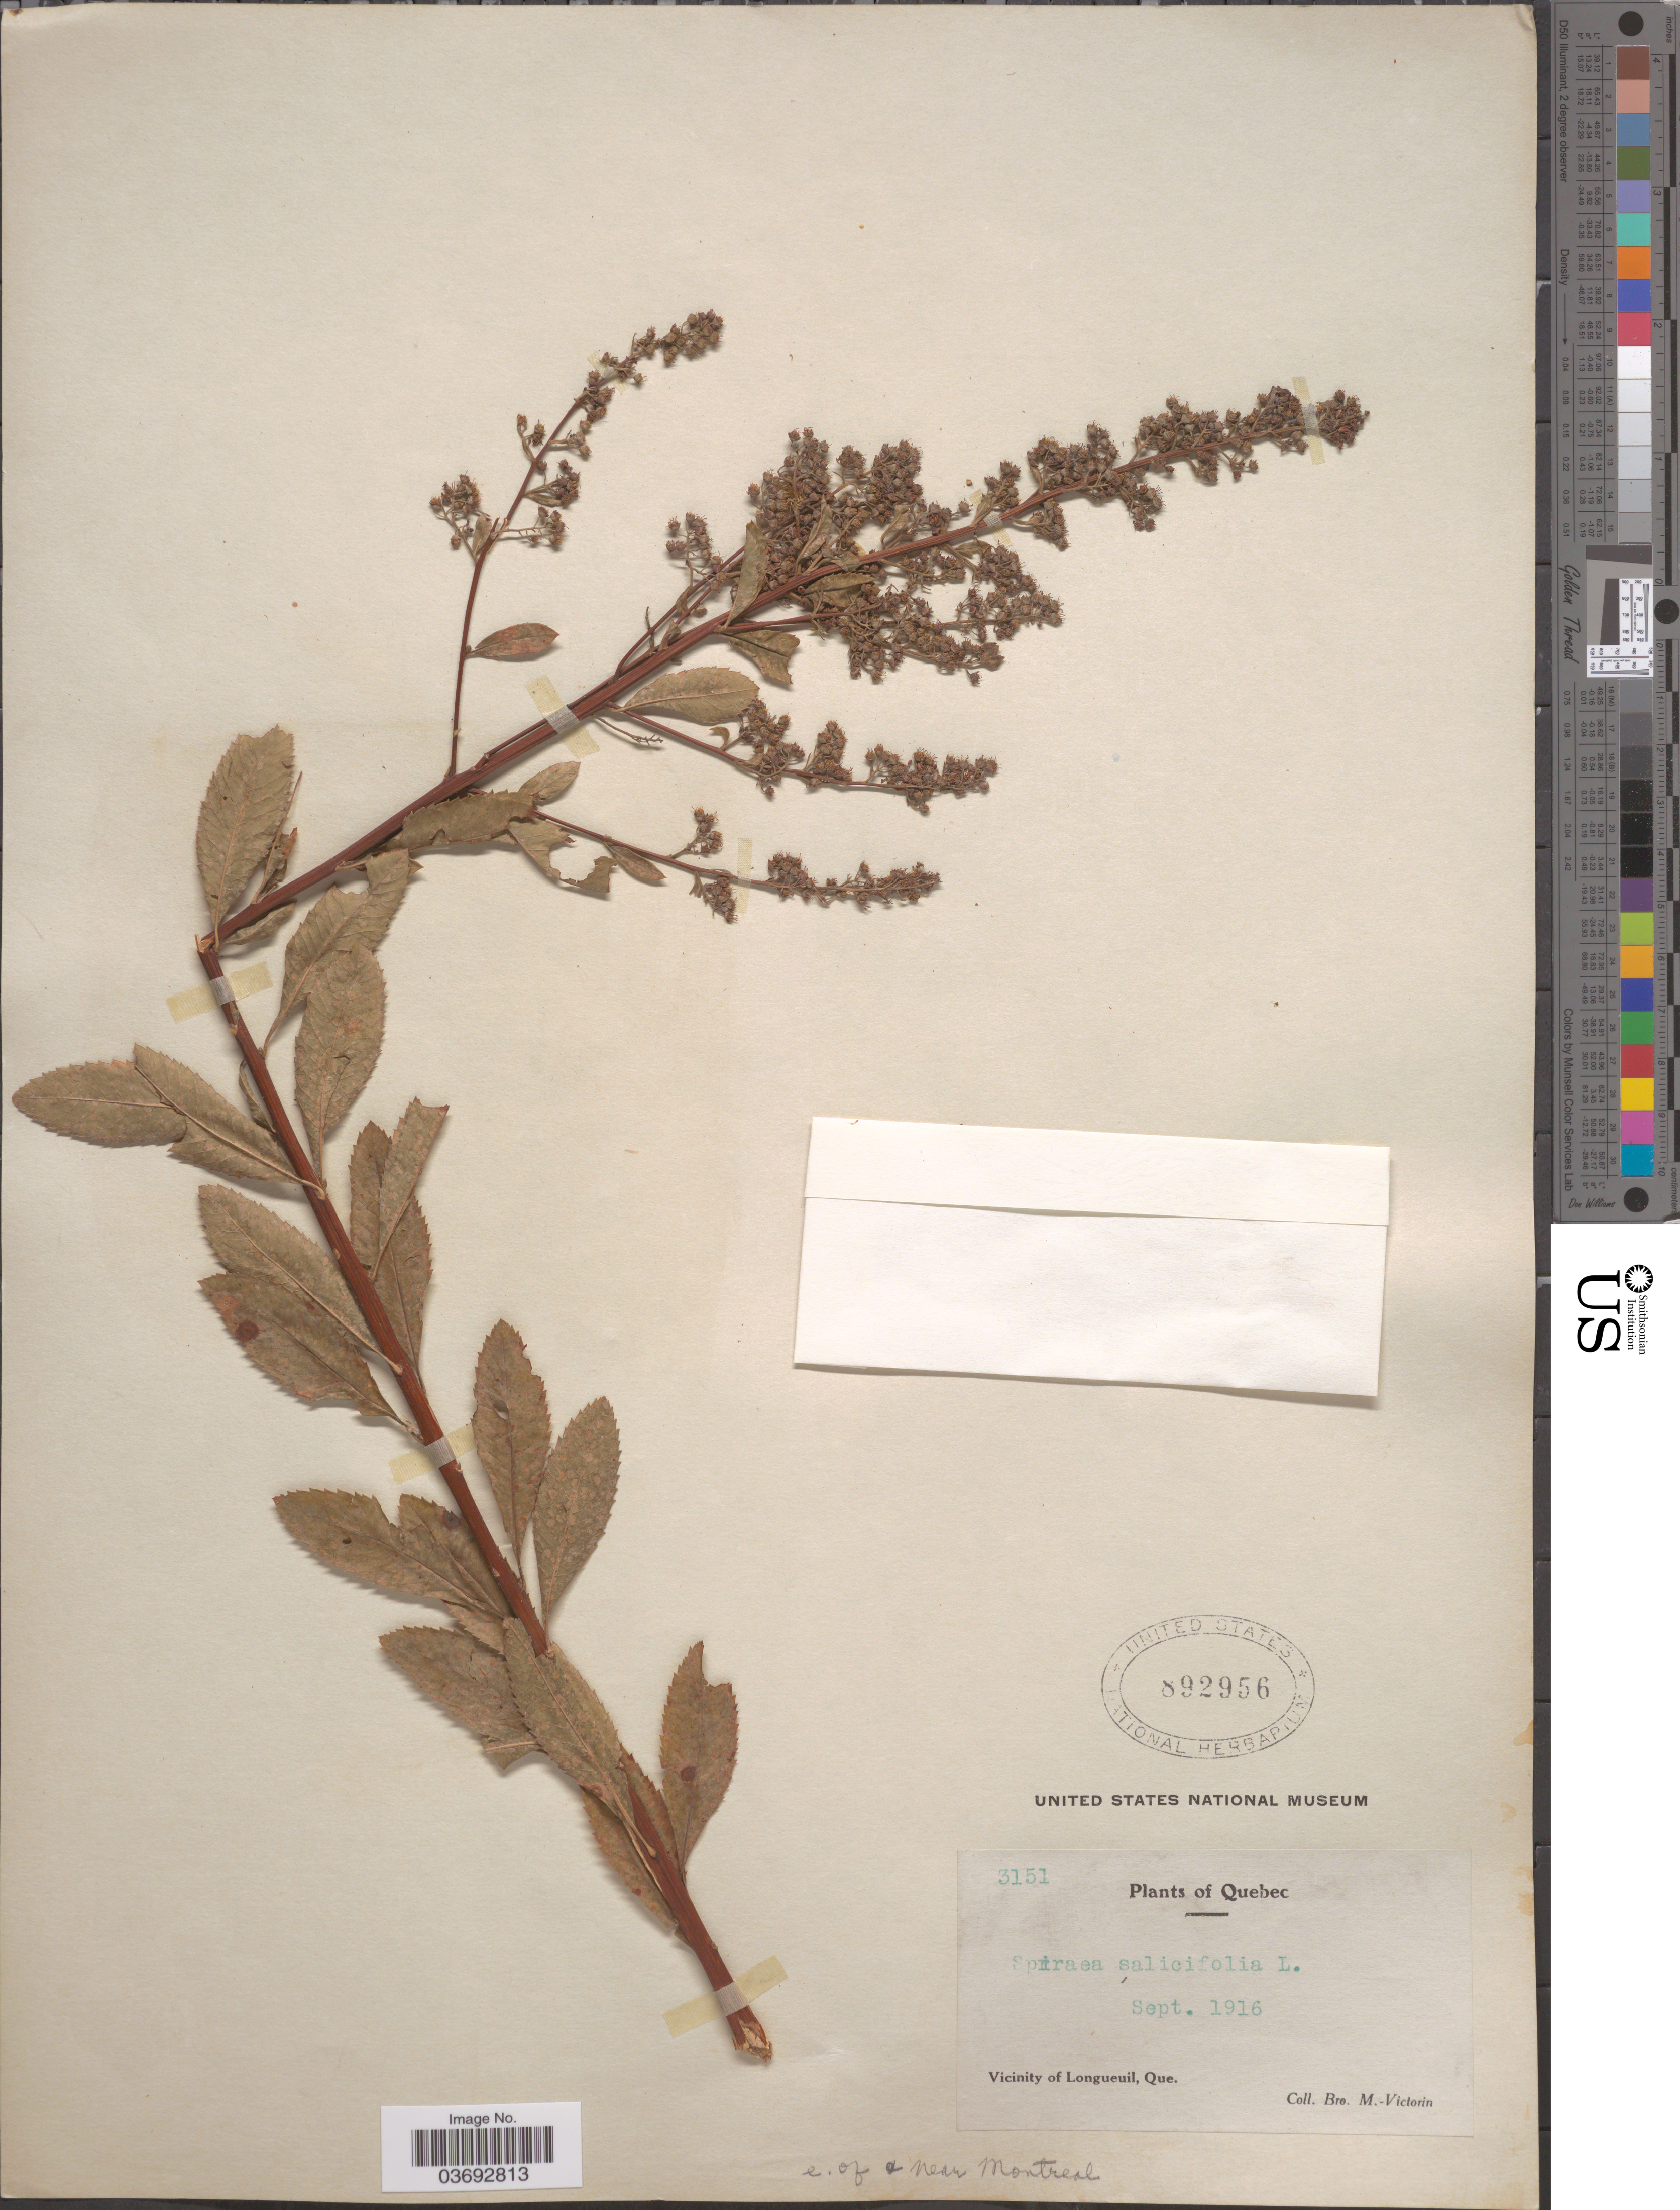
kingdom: Plantae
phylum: Tracheophyta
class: Magnoliopsida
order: Rosales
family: Rosaceae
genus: Spiraea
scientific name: Spiraea salicifolia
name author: L.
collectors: Fr. Marie-Victorin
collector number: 3151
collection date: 1916-09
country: Canada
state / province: Quebec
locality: Vicinity of Longueuil. E. of near Montreal.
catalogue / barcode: US 892956